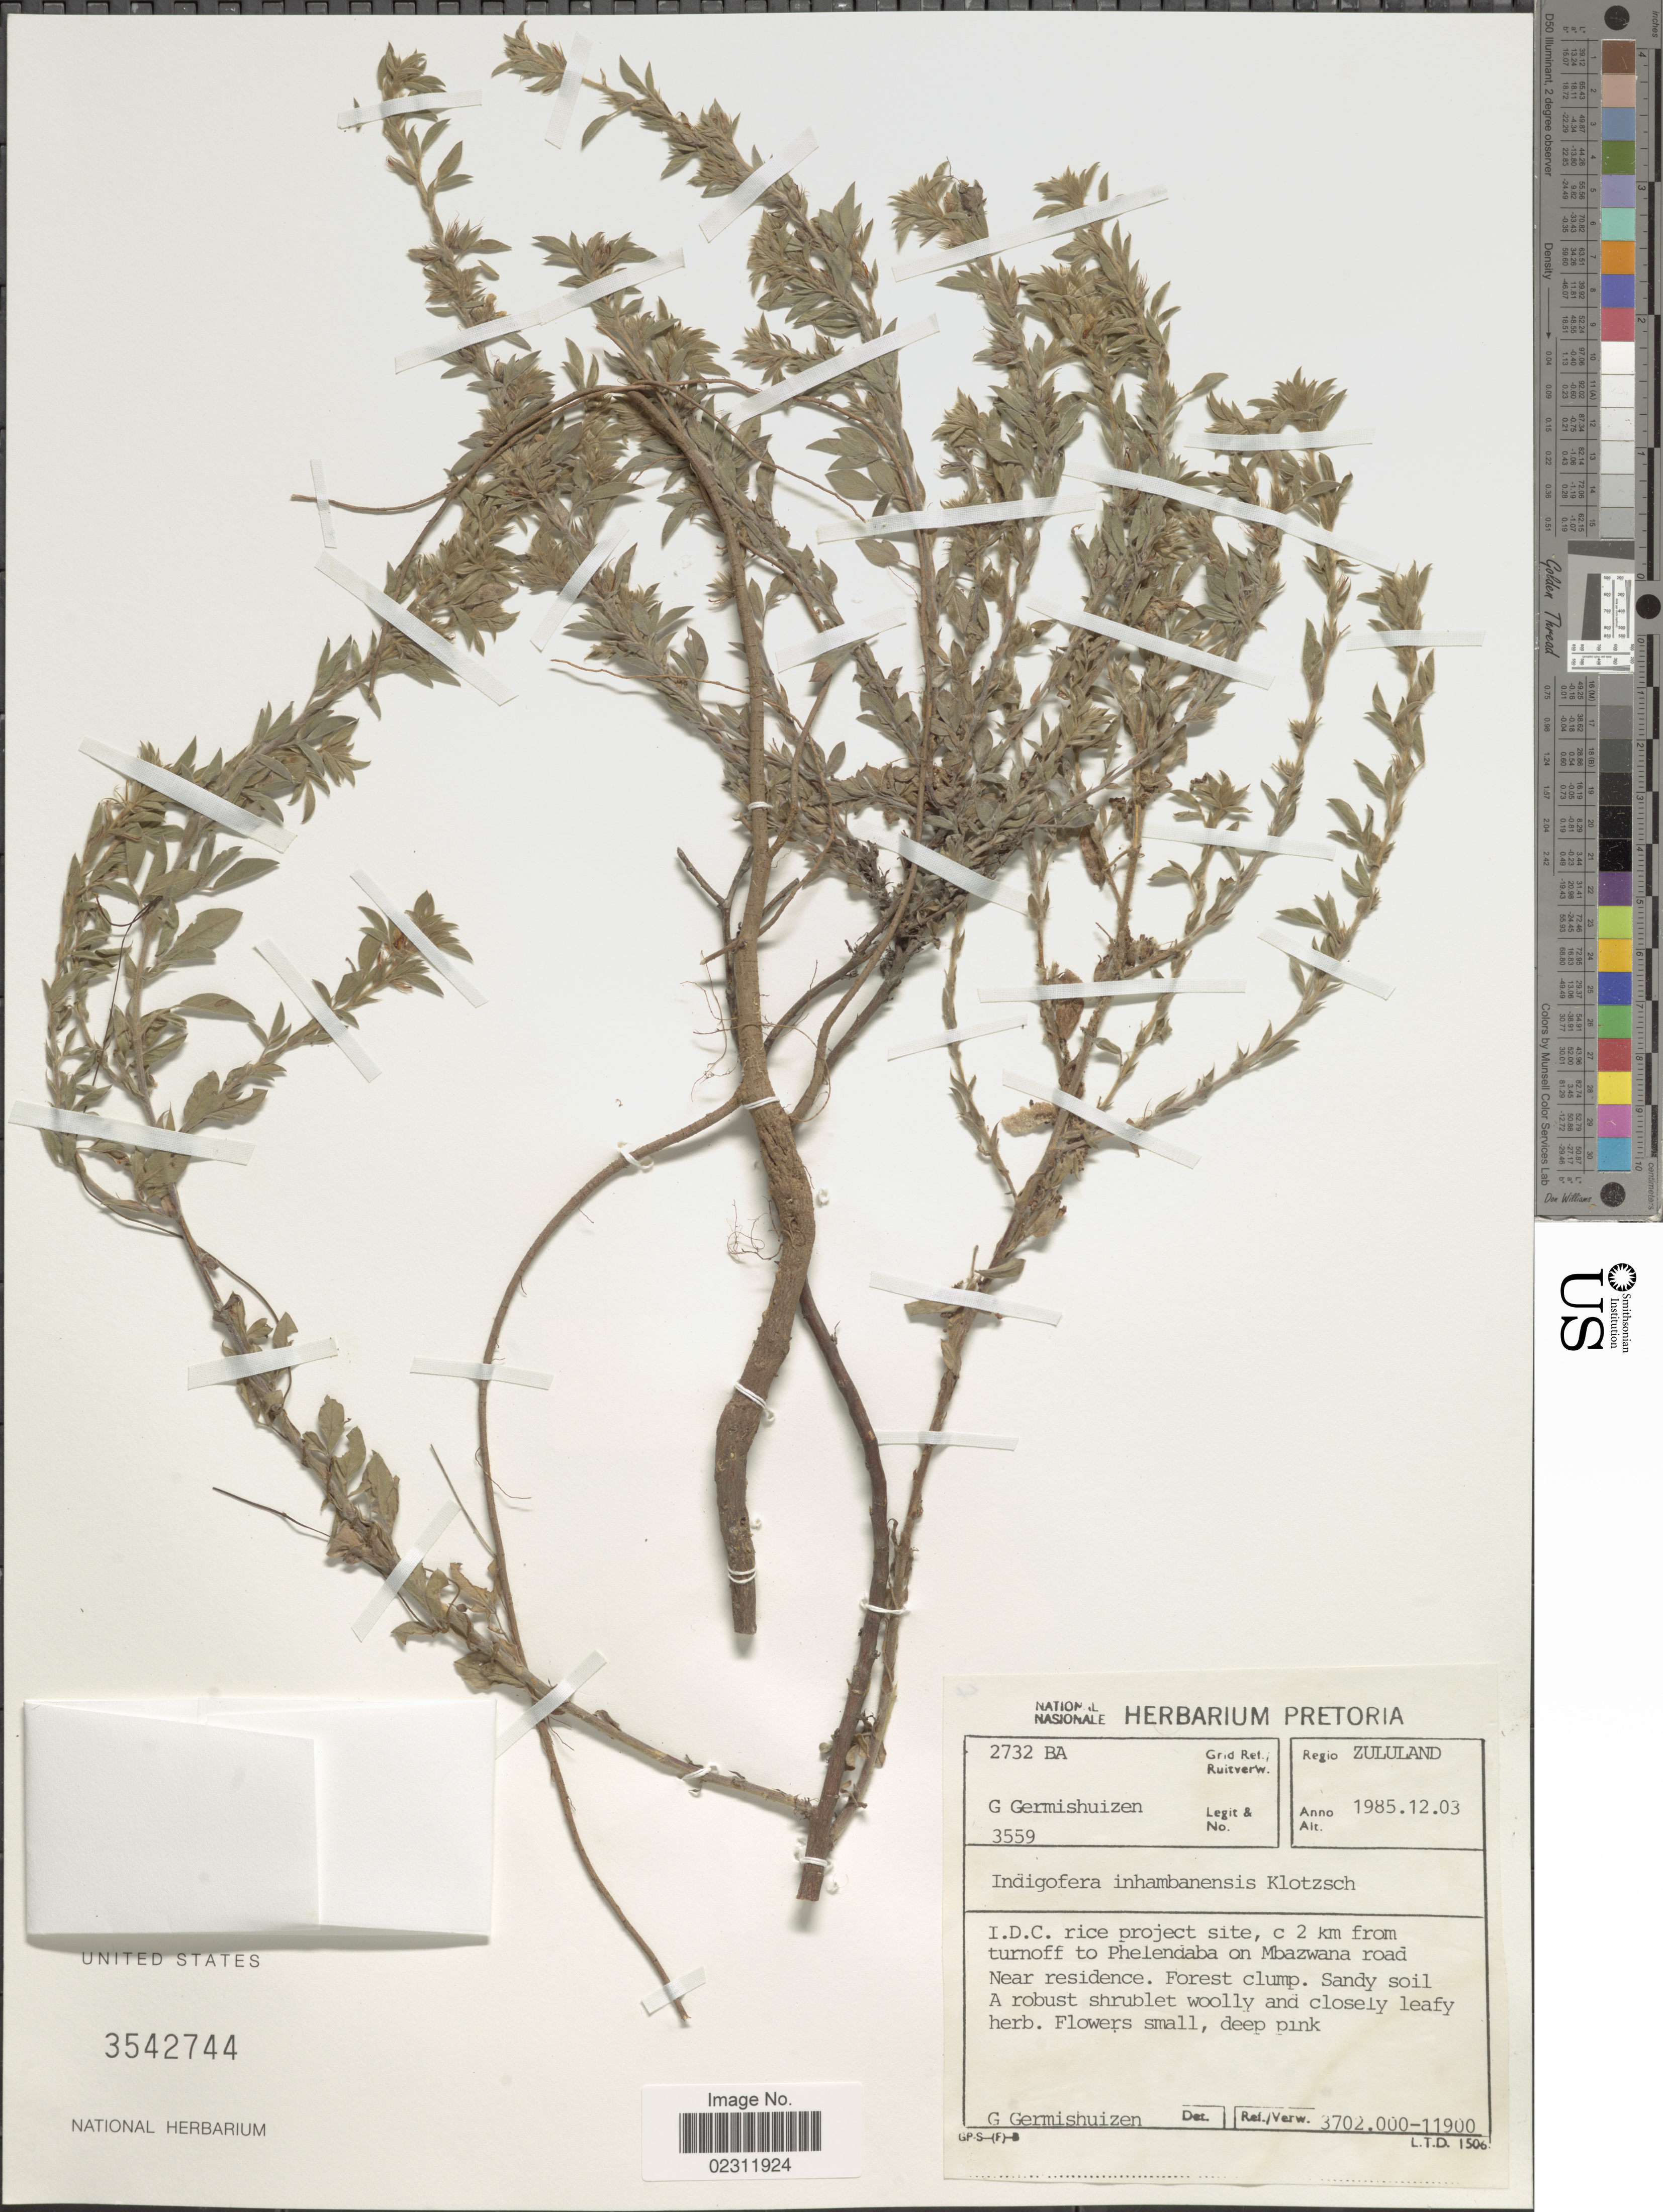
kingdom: Plantae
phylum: Tracheophyta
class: Magnoliopsida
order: Fabales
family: Fabaceae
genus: Indigofera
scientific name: Indigofera inhambanensis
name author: Klotzsch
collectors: G. Germishuizen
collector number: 3559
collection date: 1985-12-03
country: South Africa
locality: Zululand, I.D.C. rice project site, c 2 km from turnoff to Phelendaba on Mbazwana road near residence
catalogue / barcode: US 3542744